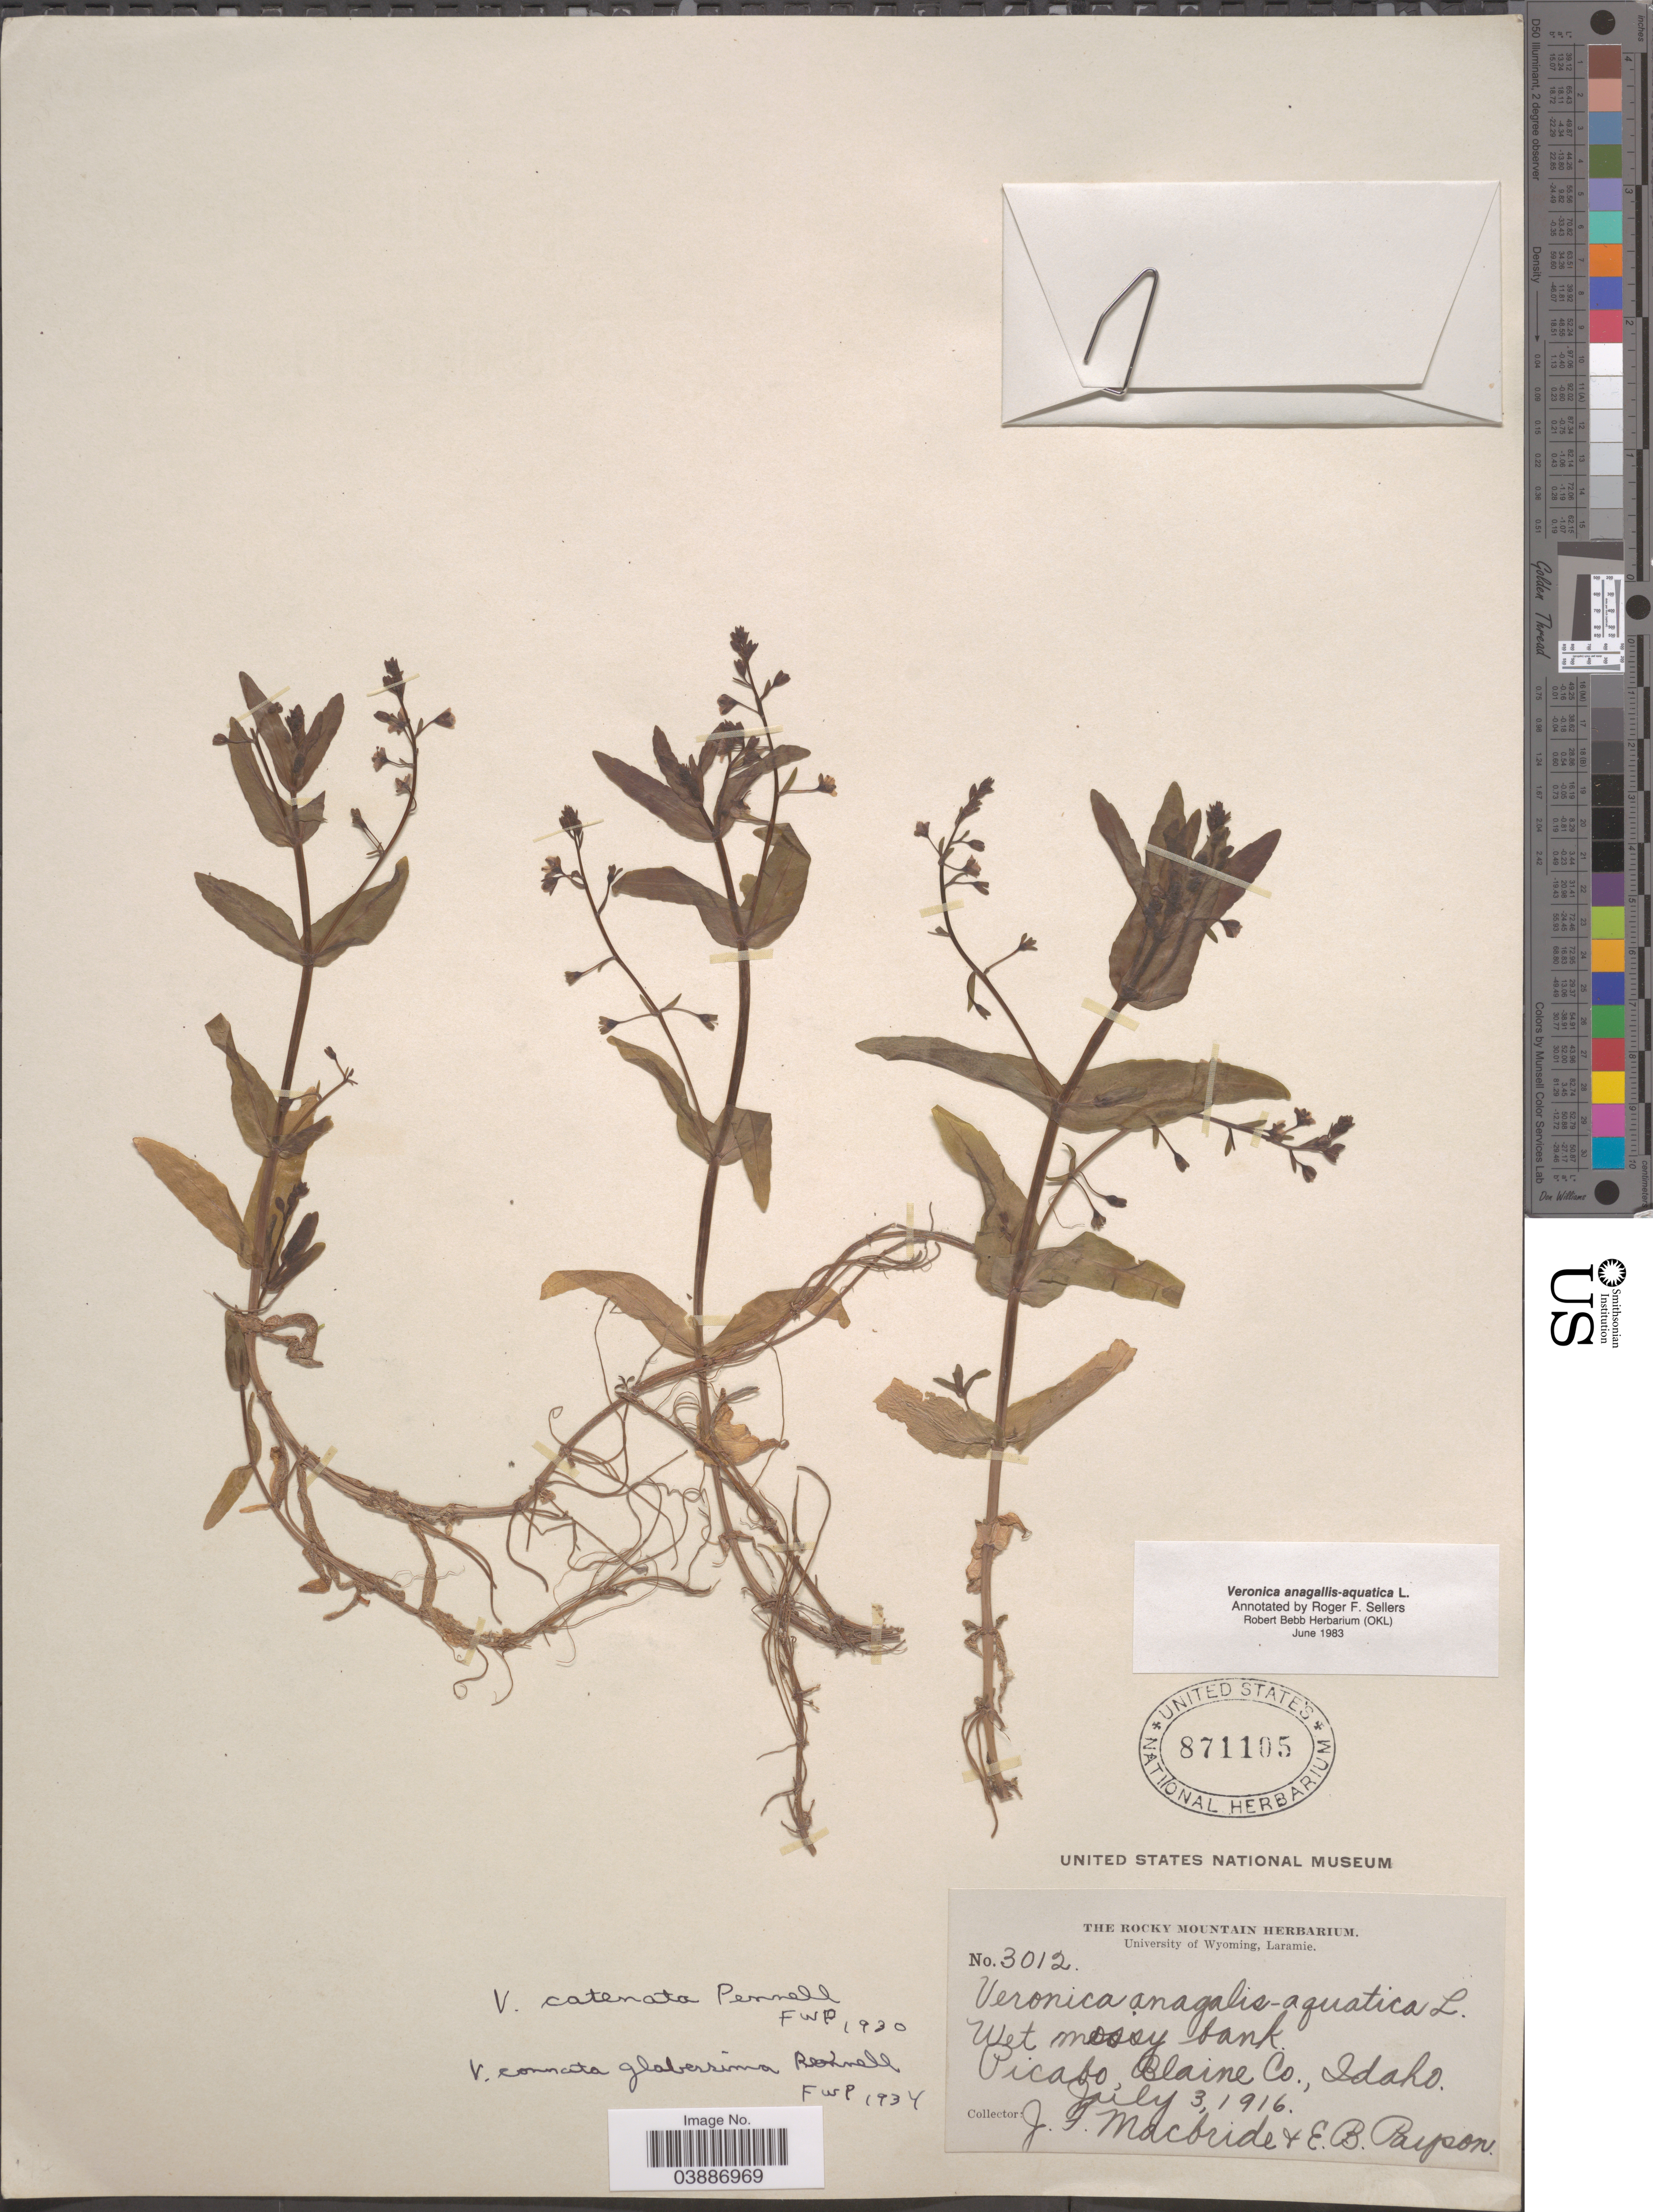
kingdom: Plantae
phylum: Tracheophyta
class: Magnoliopsida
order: Lamiales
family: Plantaginaceae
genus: Veronica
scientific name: Veronica anagallis-aquatica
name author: L.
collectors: J. F. Macbride & E. B. Payson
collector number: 3012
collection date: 1916-07-03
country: United States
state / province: Idaho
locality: Picabo, Blaine Co.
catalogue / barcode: US 871105